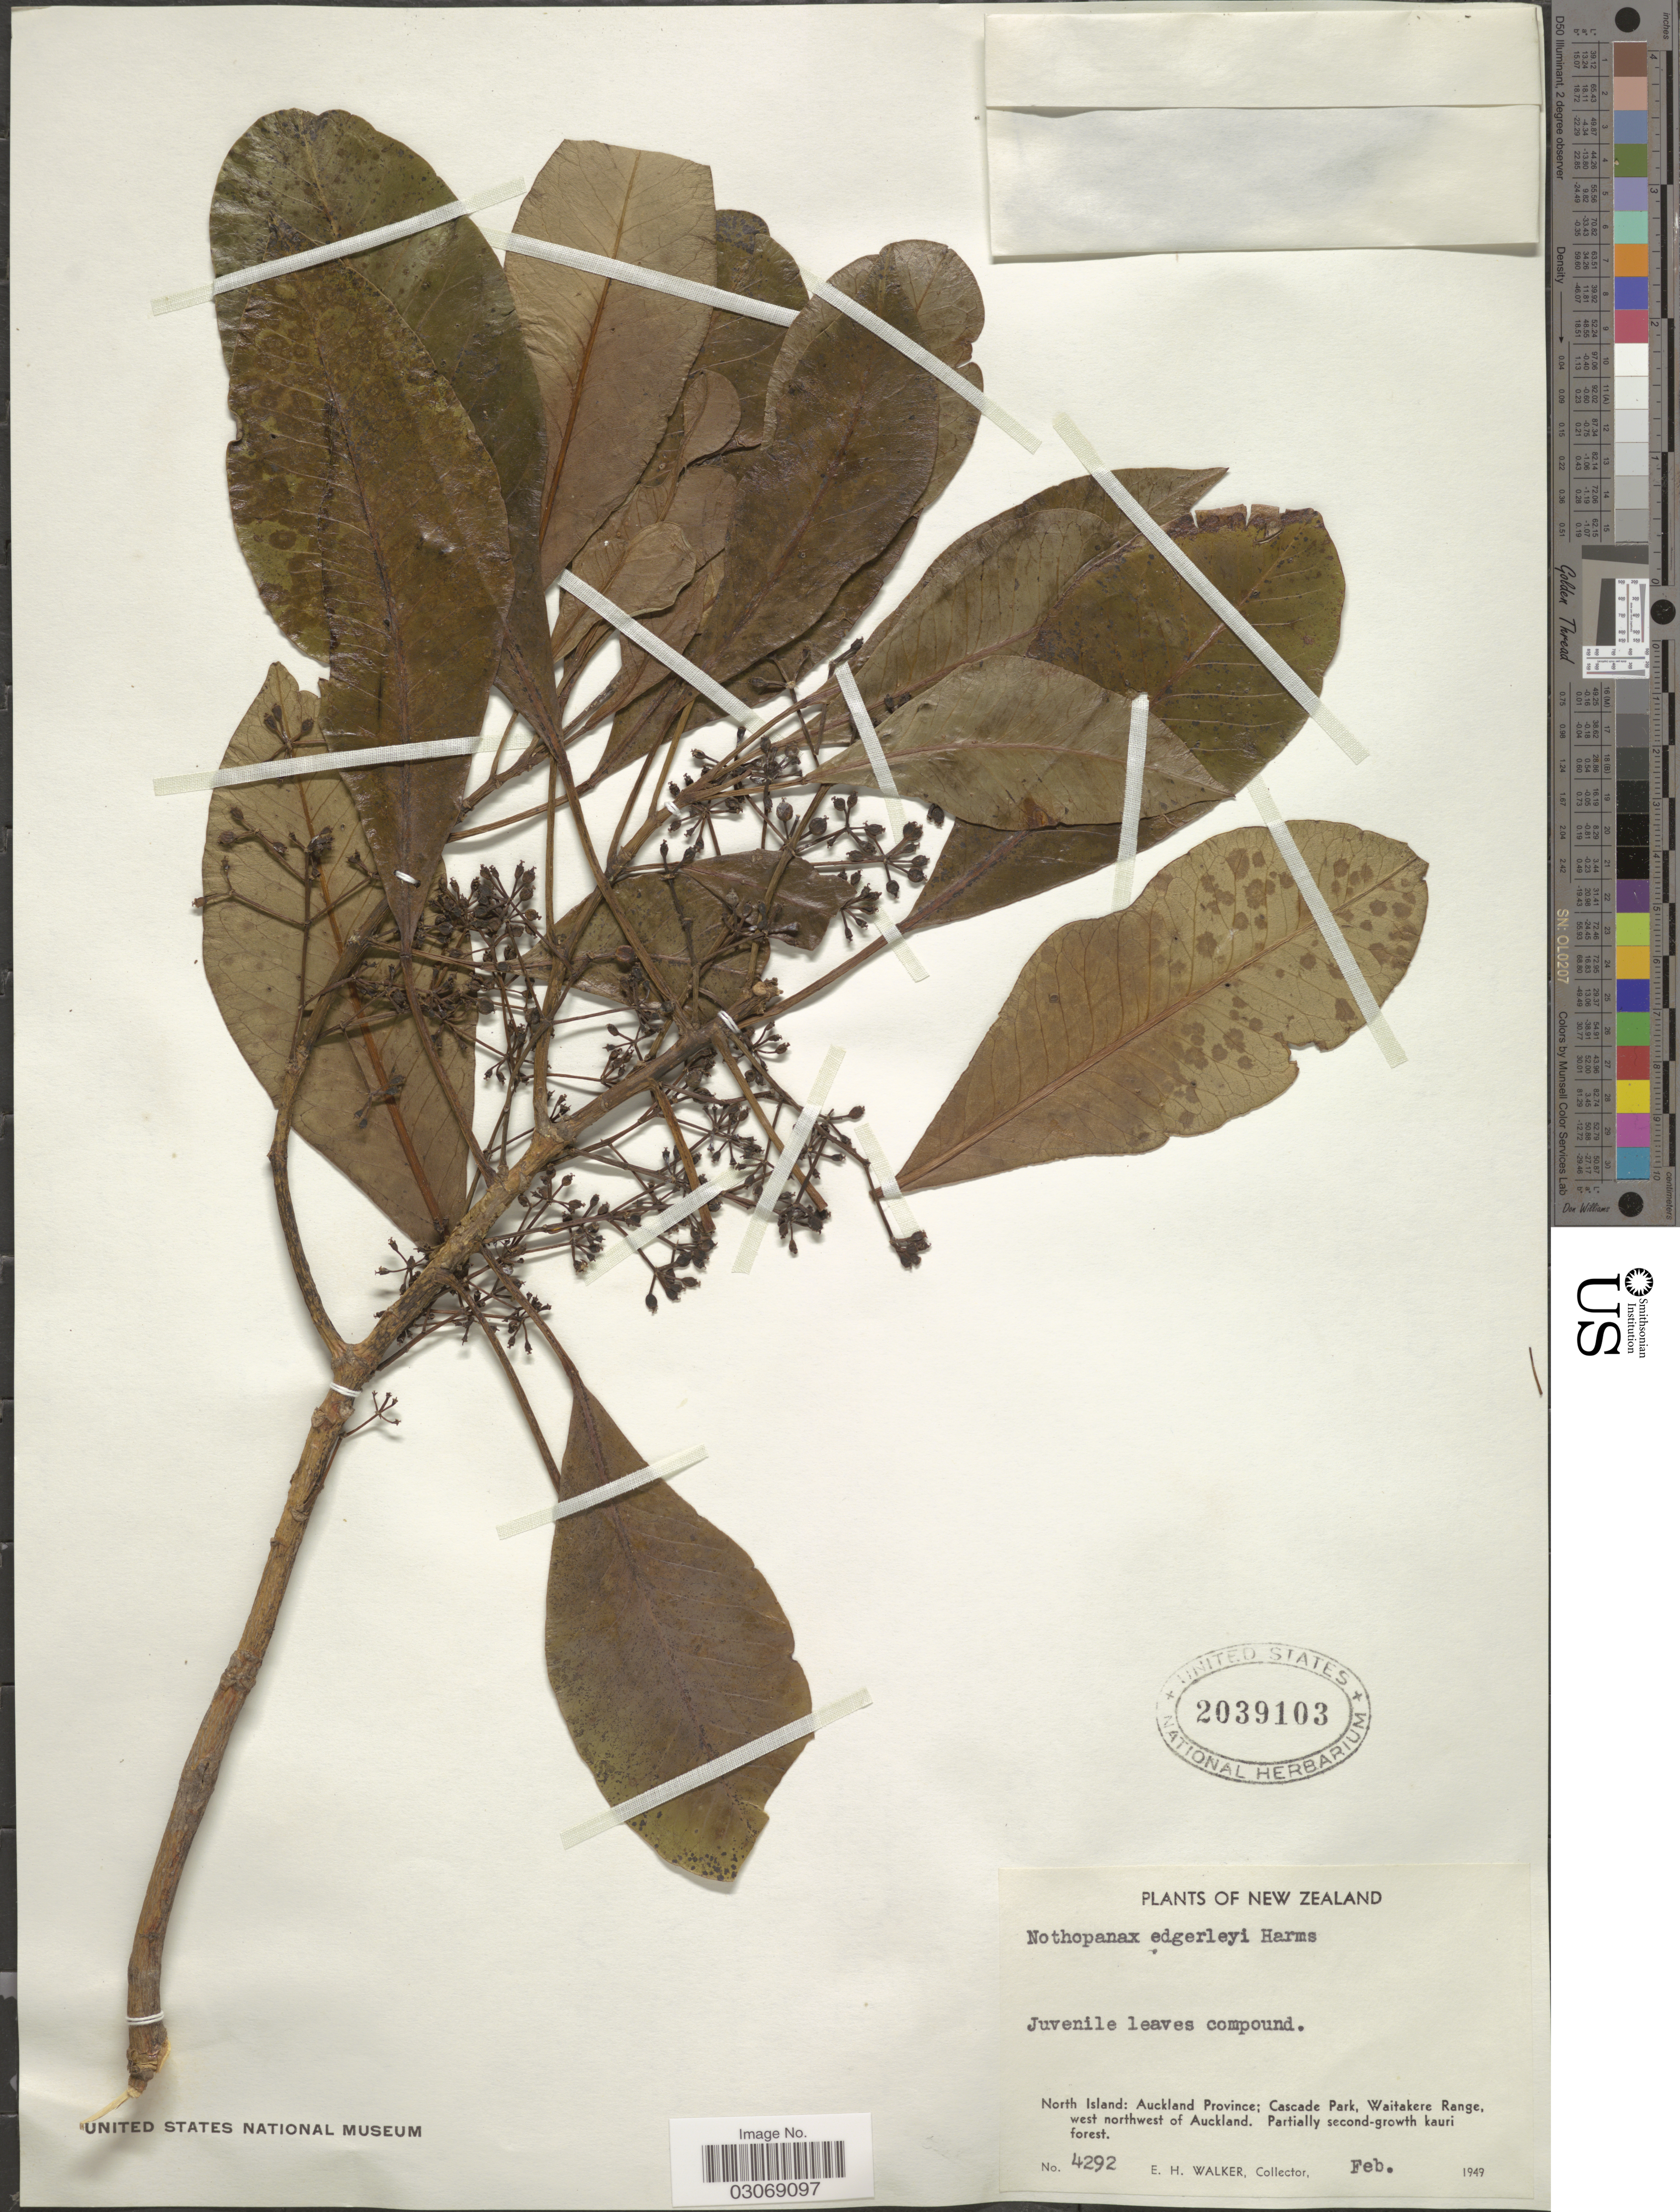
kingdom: Plantae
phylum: Tracheophyta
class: Magnoliopsida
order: Apiales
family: Araliaceae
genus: Nothopanax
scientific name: Nothopanax edgerleyi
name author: (Hook. f.) Harms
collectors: E. H. Walker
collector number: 4292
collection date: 1949-02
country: New Zealand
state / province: Auckland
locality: North Island: Cascade Park, Waitakere Range, west northwest of Auckland. Partially second-growth kauri forest.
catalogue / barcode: US 2039103